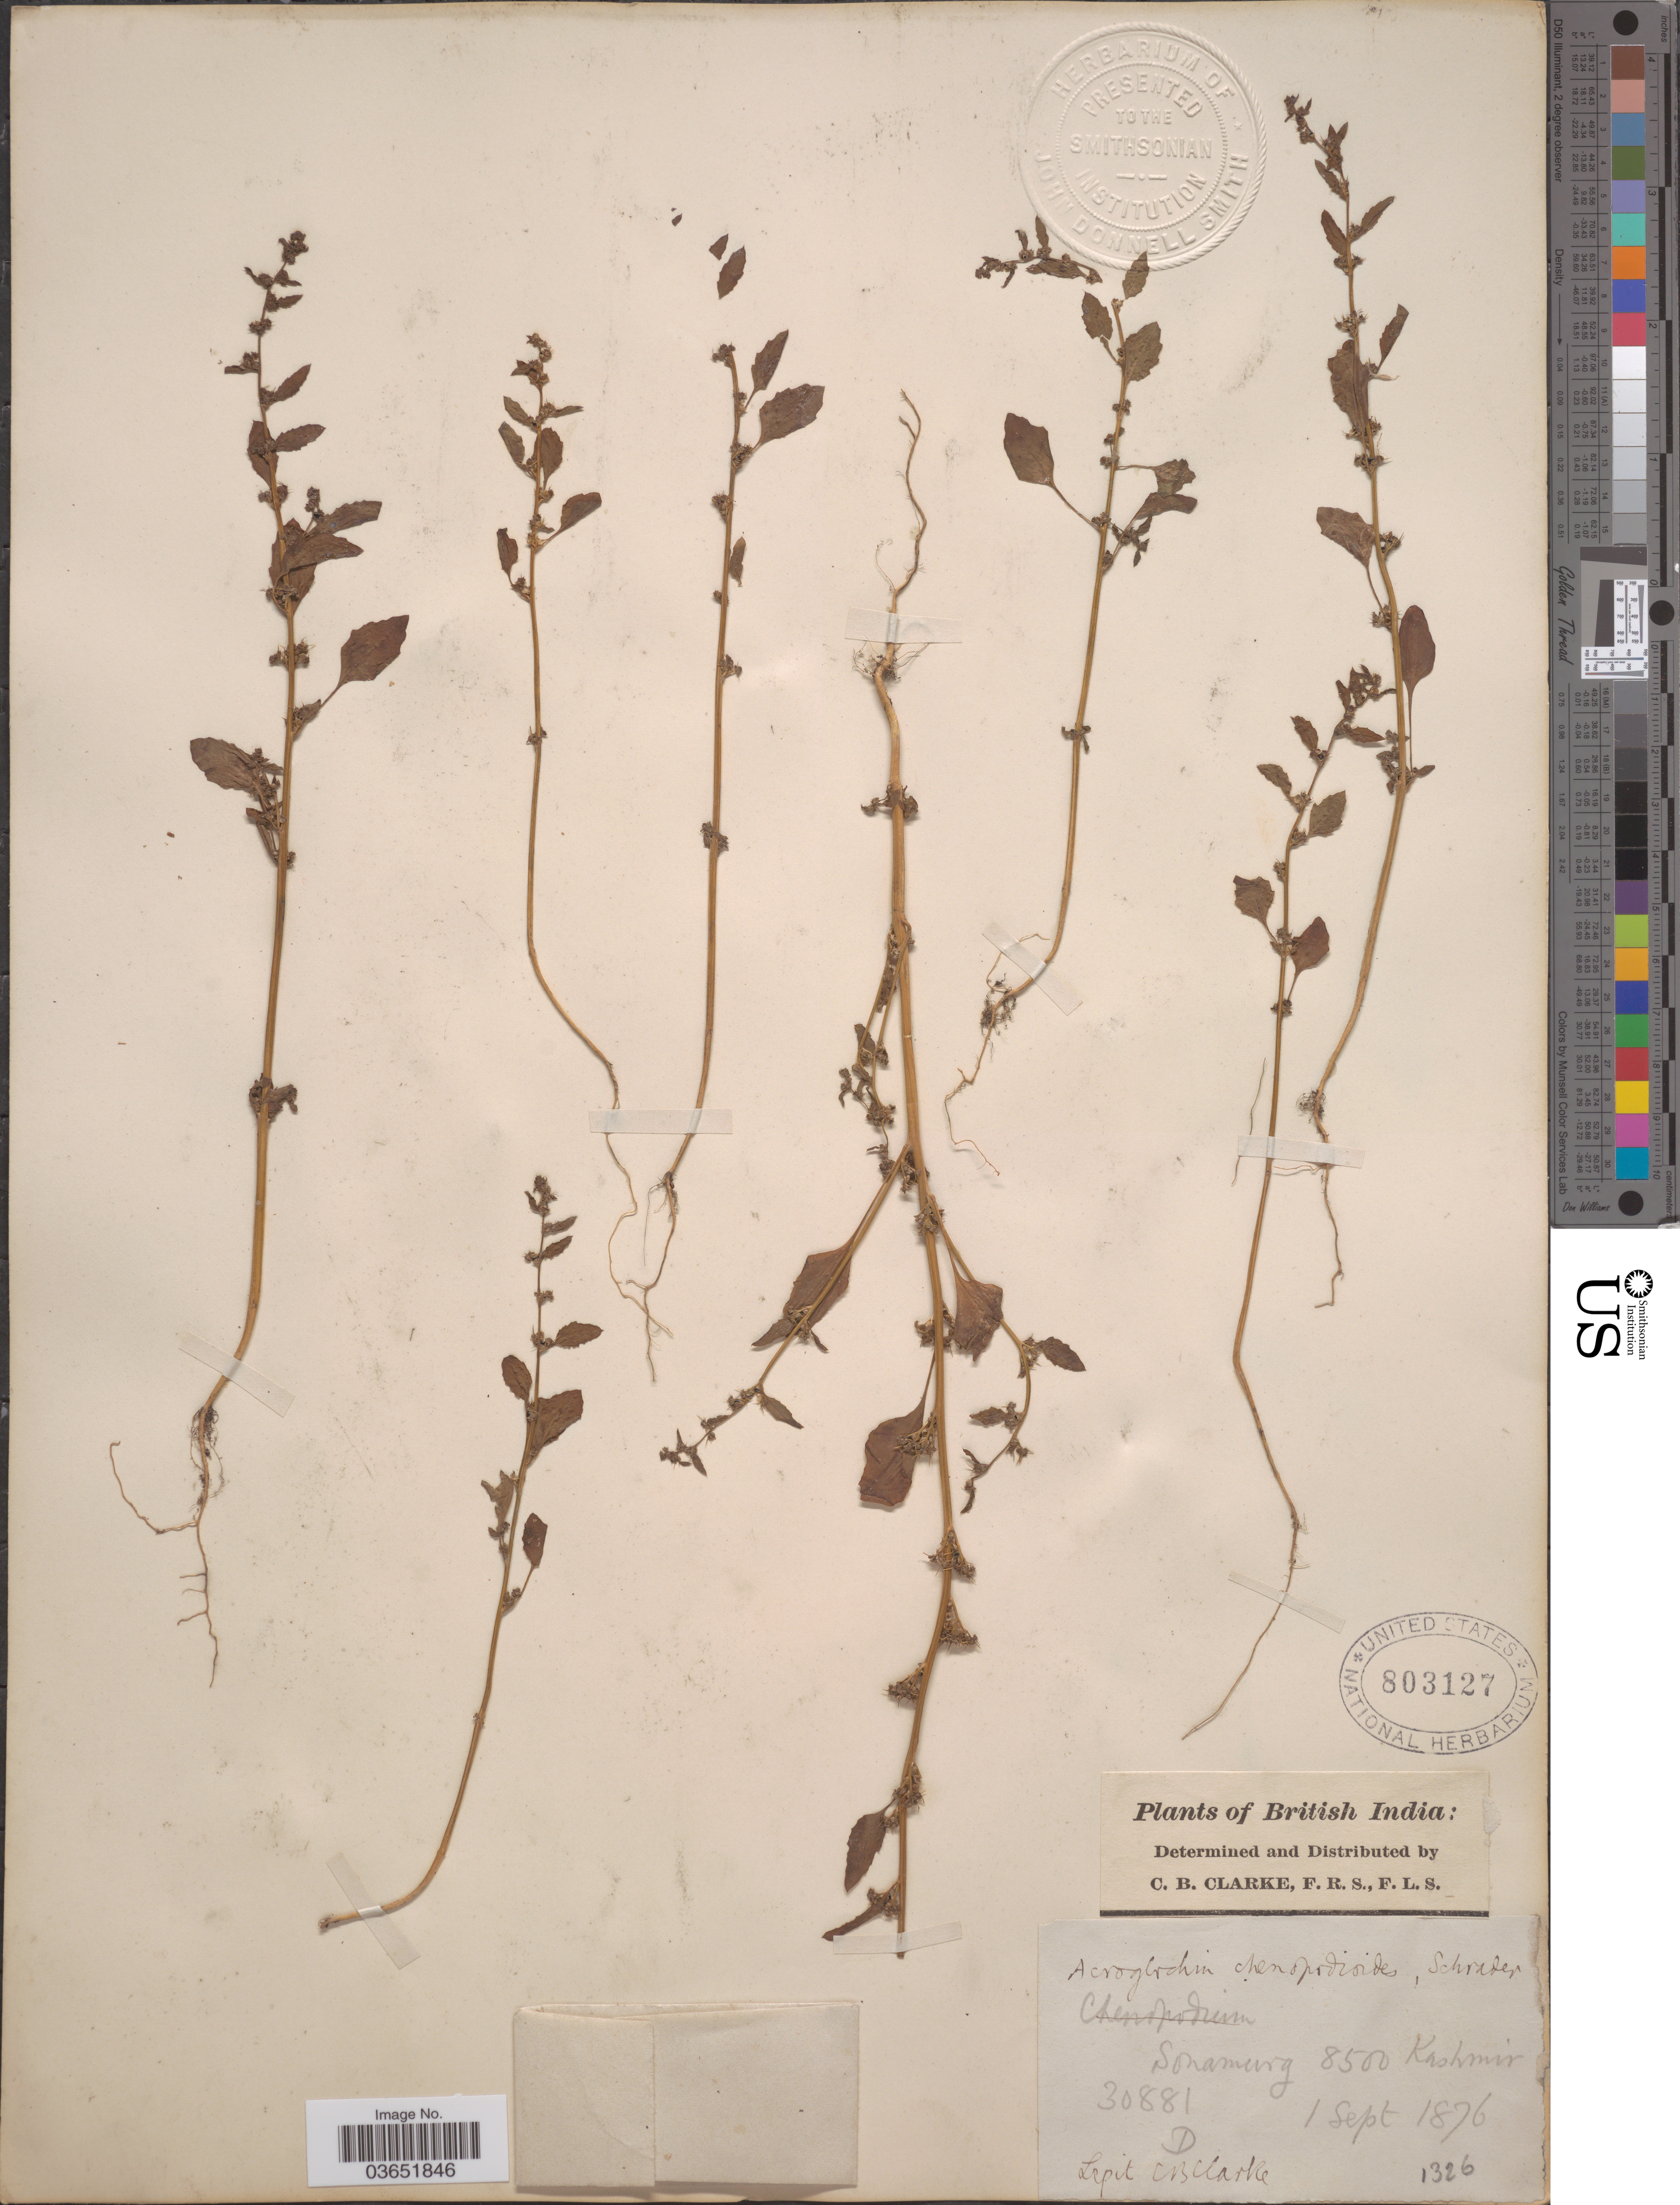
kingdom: Plantae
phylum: Tracheophyta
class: Magnoliopsida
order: Caryophyllales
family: Amaranthaceae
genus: Acroglochin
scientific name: Acroglochin persicarioides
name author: (Poir.) Moq.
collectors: C. B. Clarke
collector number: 30881/1326?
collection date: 1876-09-01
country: India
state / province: Jammu and Kashmir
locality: Sonamurg Kashmir.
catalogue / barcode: US 803127